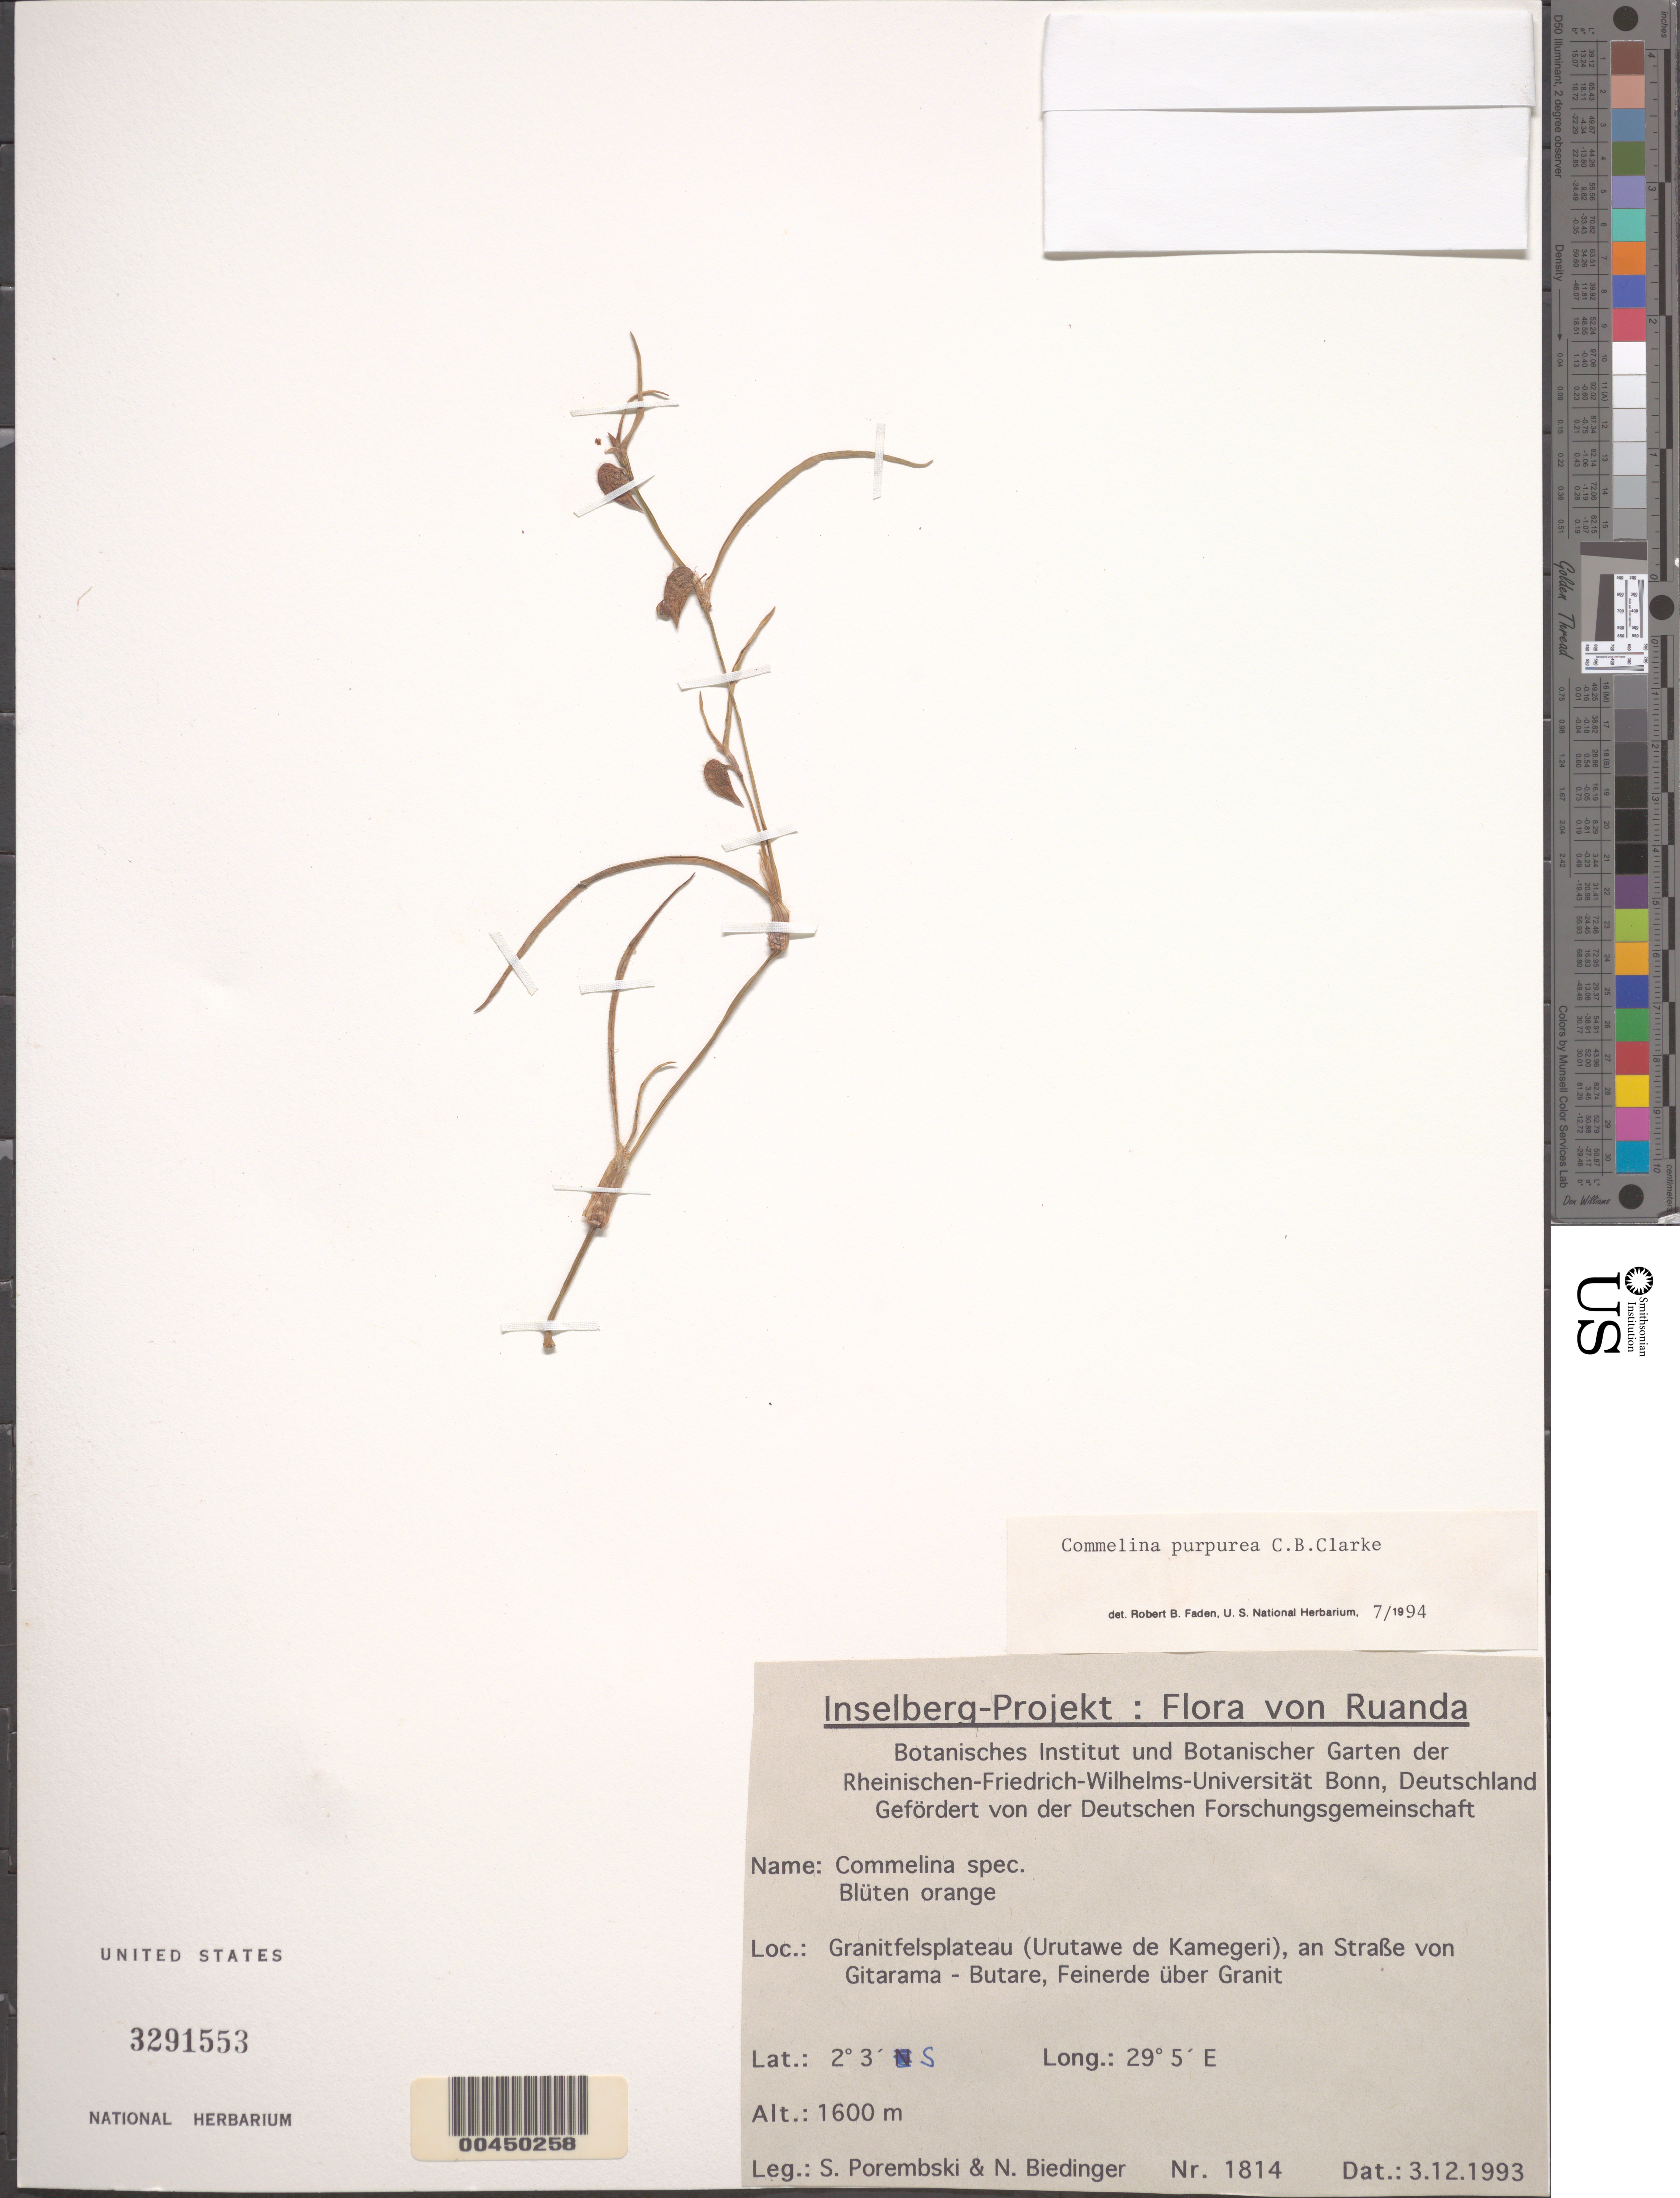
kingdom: Plantae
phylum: Tracheophyta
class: Liliopsida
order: Commelinales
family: Commelinaceae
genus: Commelina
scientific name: Commelina purpurea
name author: C.B. Clarke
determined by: Faden, Robert B., (US), Smithsonian Institution - National Museum of Natural History (UNITED STATES)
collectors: S. Porembski & N. Biedinger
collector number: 1814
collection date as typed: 03 Dec 1993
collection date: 1993-12-03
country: Rwanda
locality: Road from gitarama to butare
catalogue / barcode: US 3291553